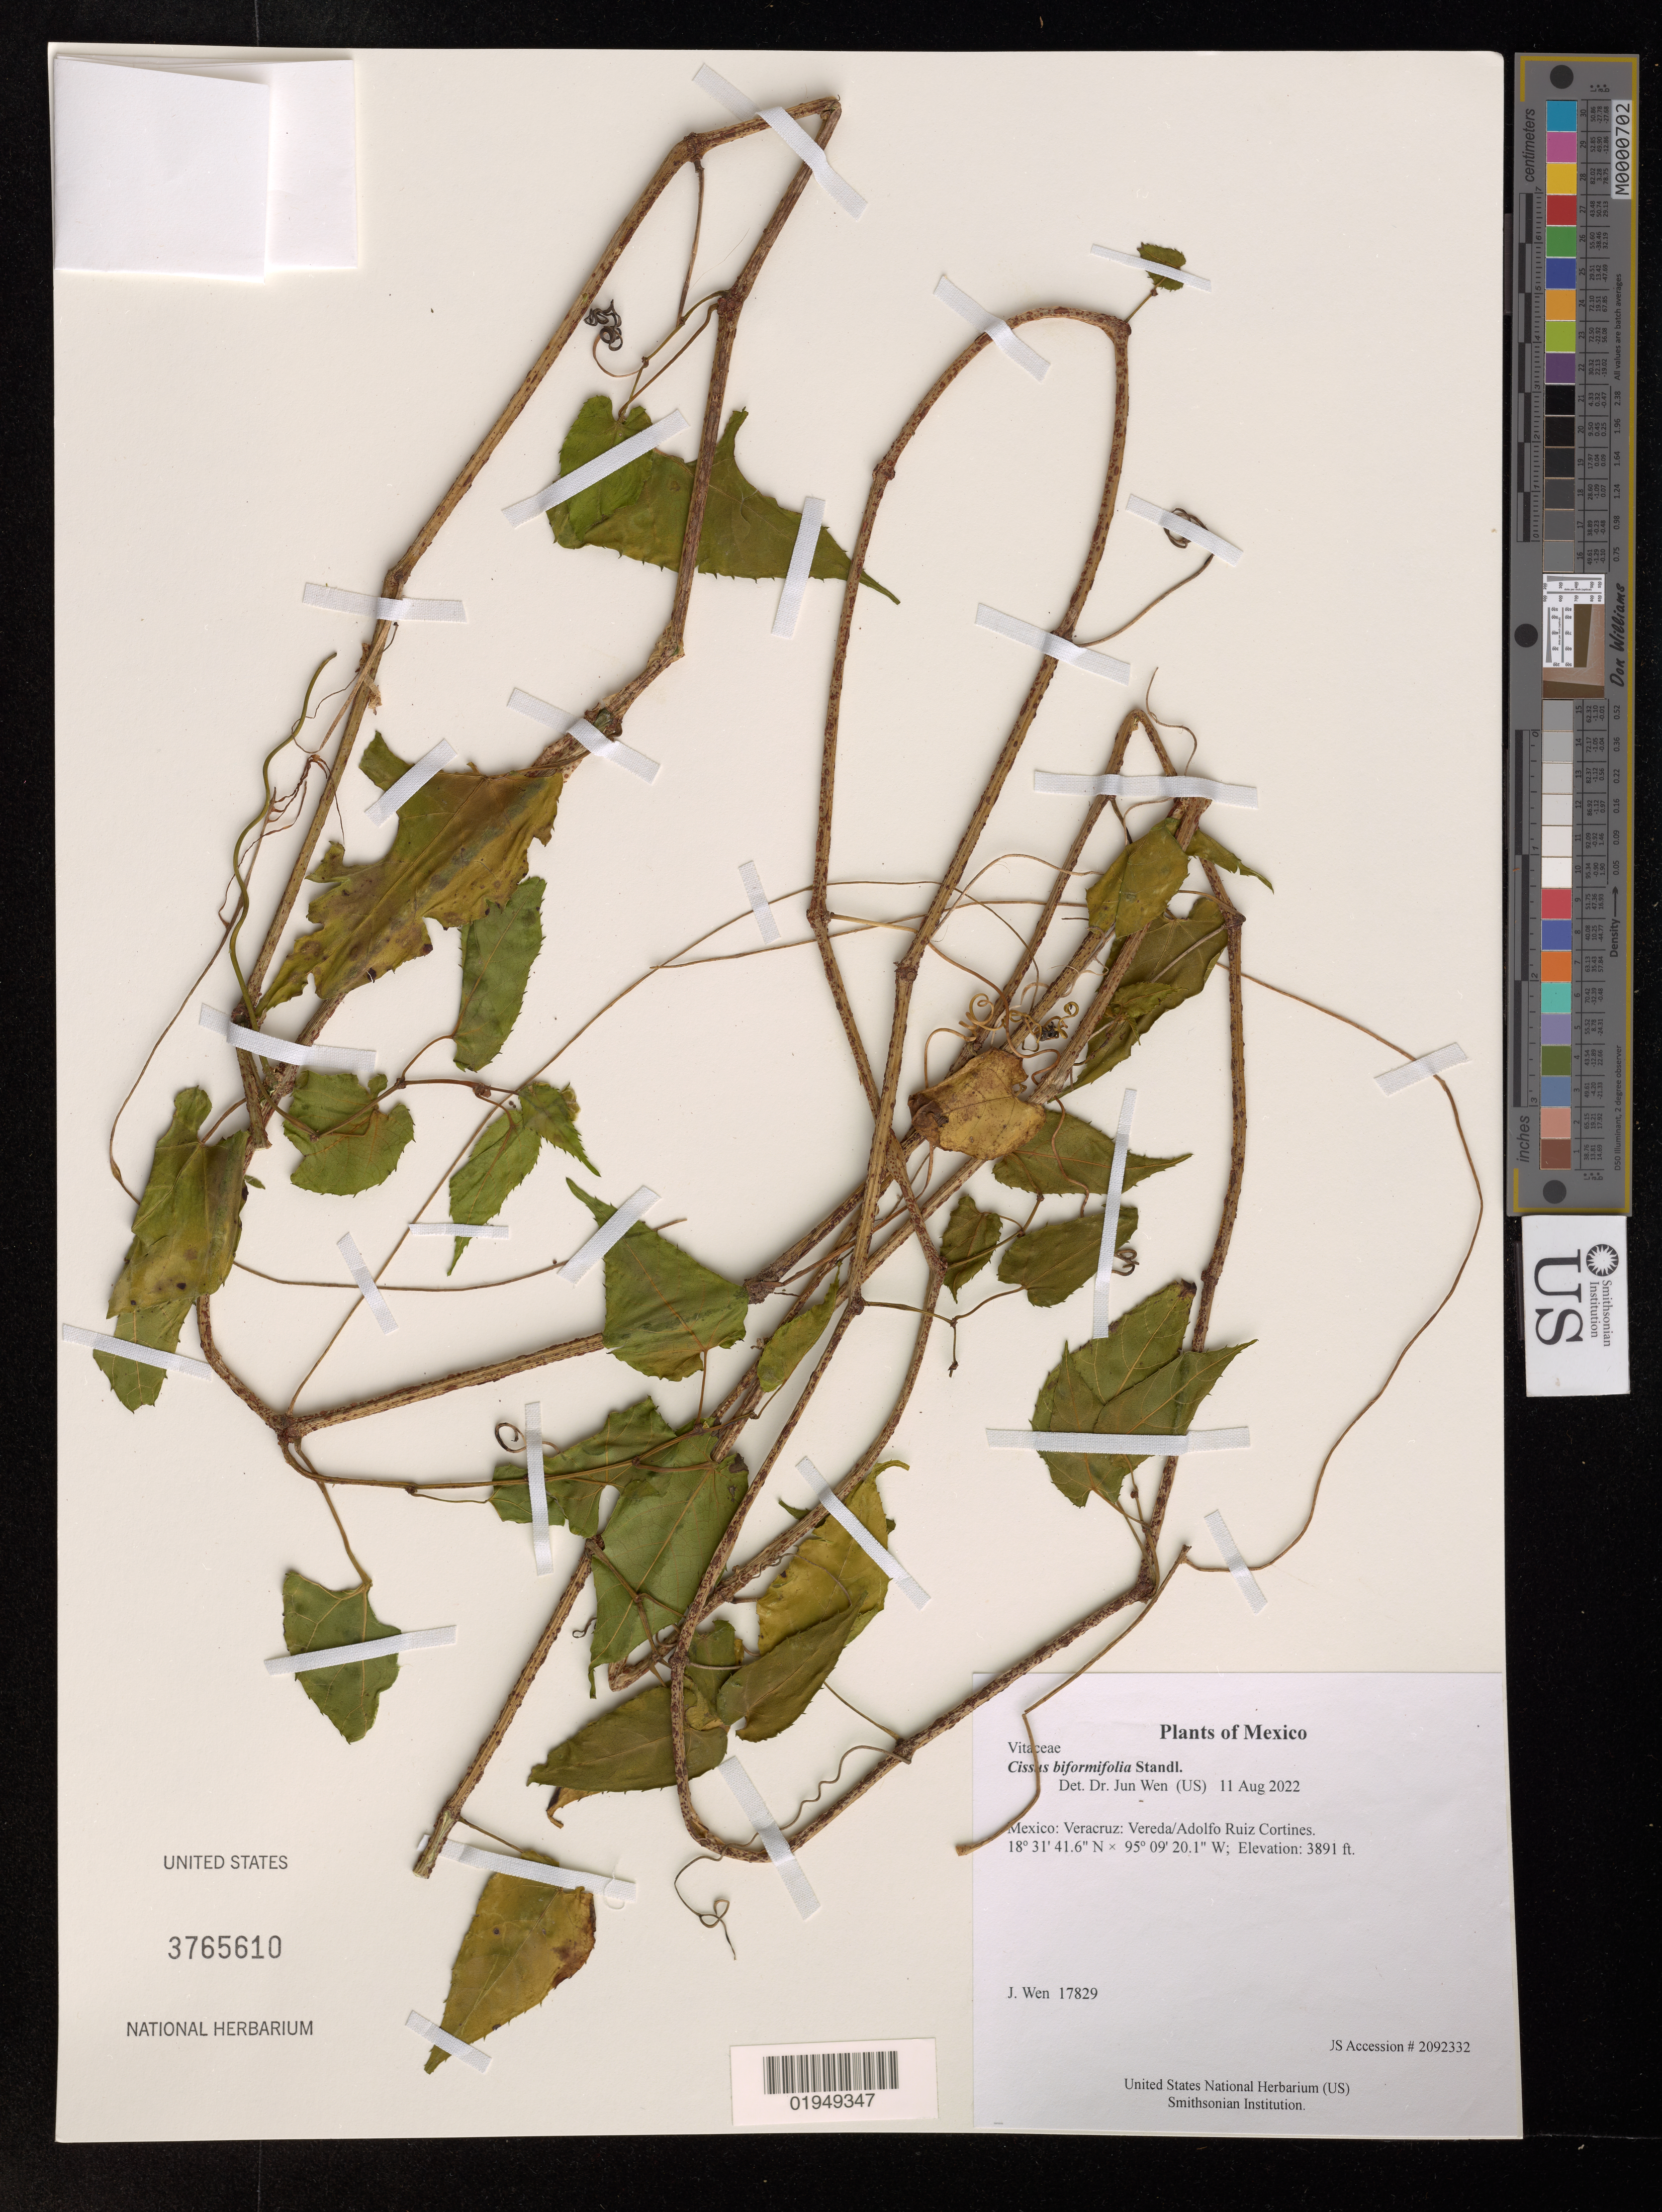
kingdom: Plantae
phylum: Tracheophyta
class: Magnoliopsida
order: Vitales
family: Vitaceae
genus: Cissus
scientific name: Cissus cacuminis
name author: Standl.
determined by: Wen, Jun, (BOT), Smithsonian Institution - National Museum of Natural History (UNITED STATES)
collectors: J. Wen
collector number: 17829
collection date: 2022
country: Mexico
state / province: Veracruz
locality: Vereda/Adolfo Ruiz Cortines.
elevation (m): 1186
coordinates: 18 31.694 N, 95 09.335 W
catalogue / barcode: US 3765610